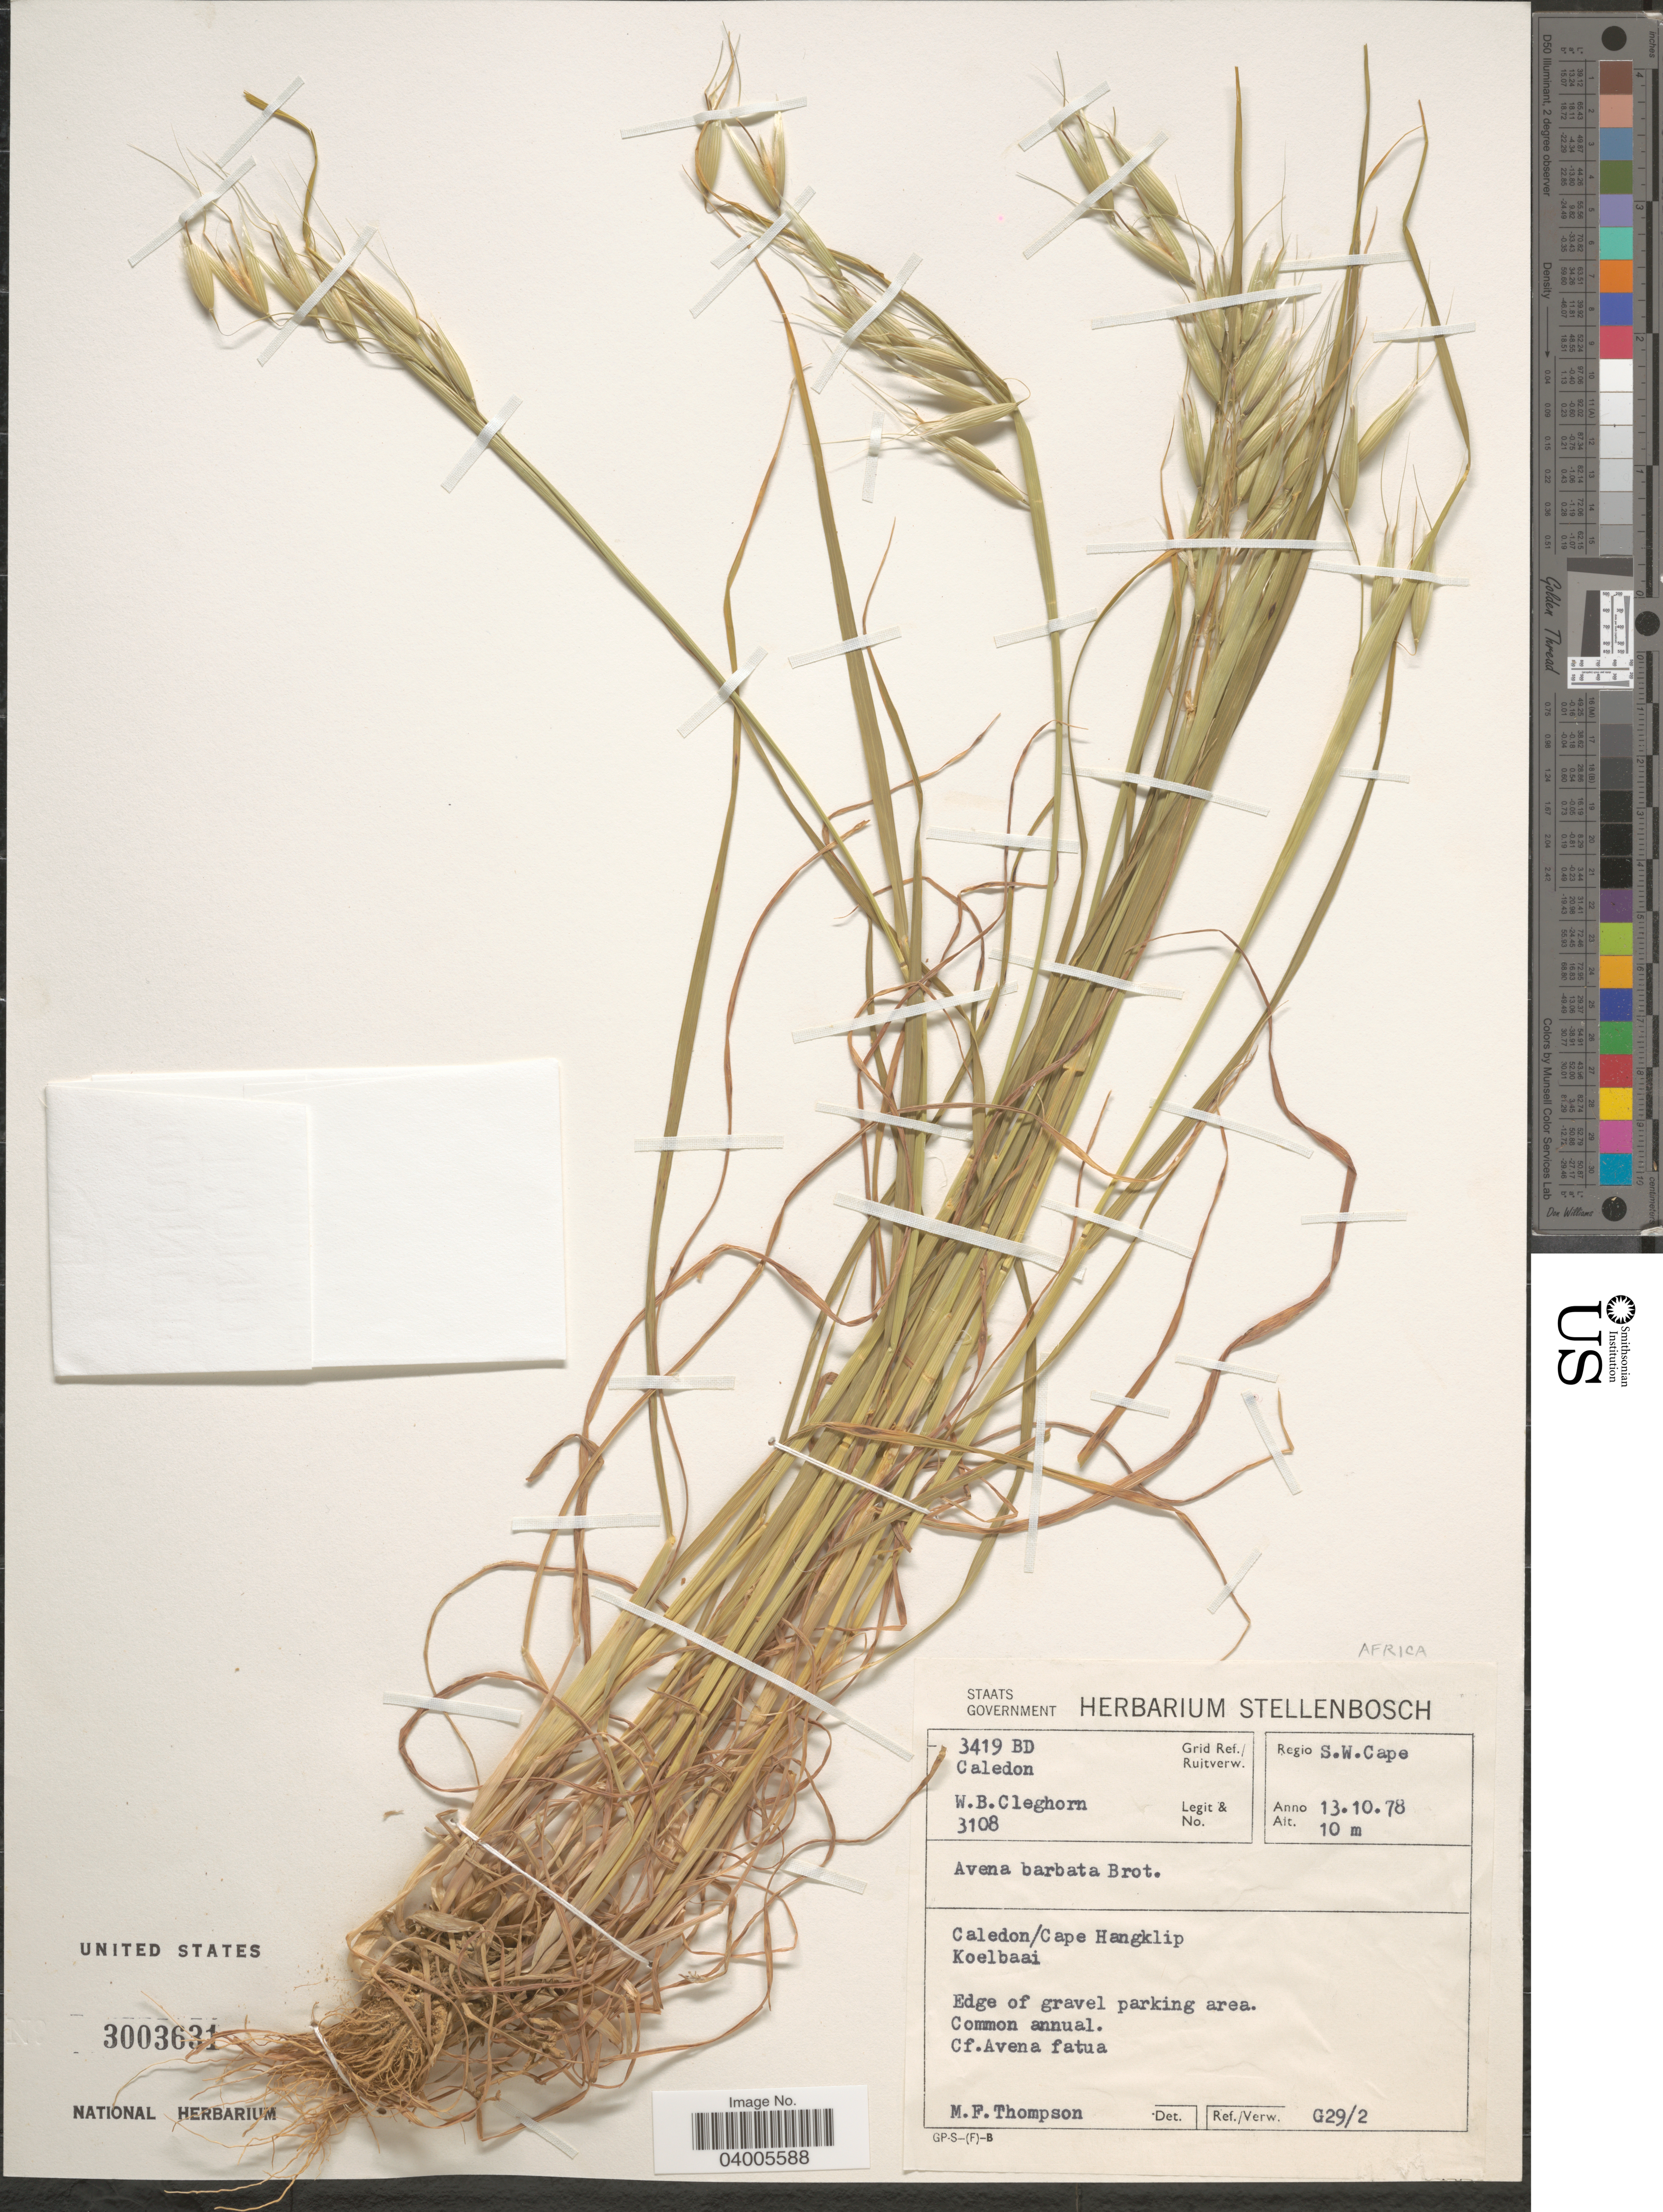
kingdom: Plantae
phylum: Tracheophyta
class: Liliopsida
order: Poales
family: Poaceae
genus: Avena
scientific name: Avena barbata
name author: Pott ex Link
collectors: W. Cleghorn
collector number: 3108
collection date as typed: Transcribed d/m/y: 13/10/78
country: South Africa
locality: Grid Ref./ Ruitverw. 3419 BD Caledon. Regio S.W. Cape. Caledon/Cape Hangklip. Koelbaai. Edge of gravel parking area.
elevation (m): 10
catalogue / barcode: US 3003631